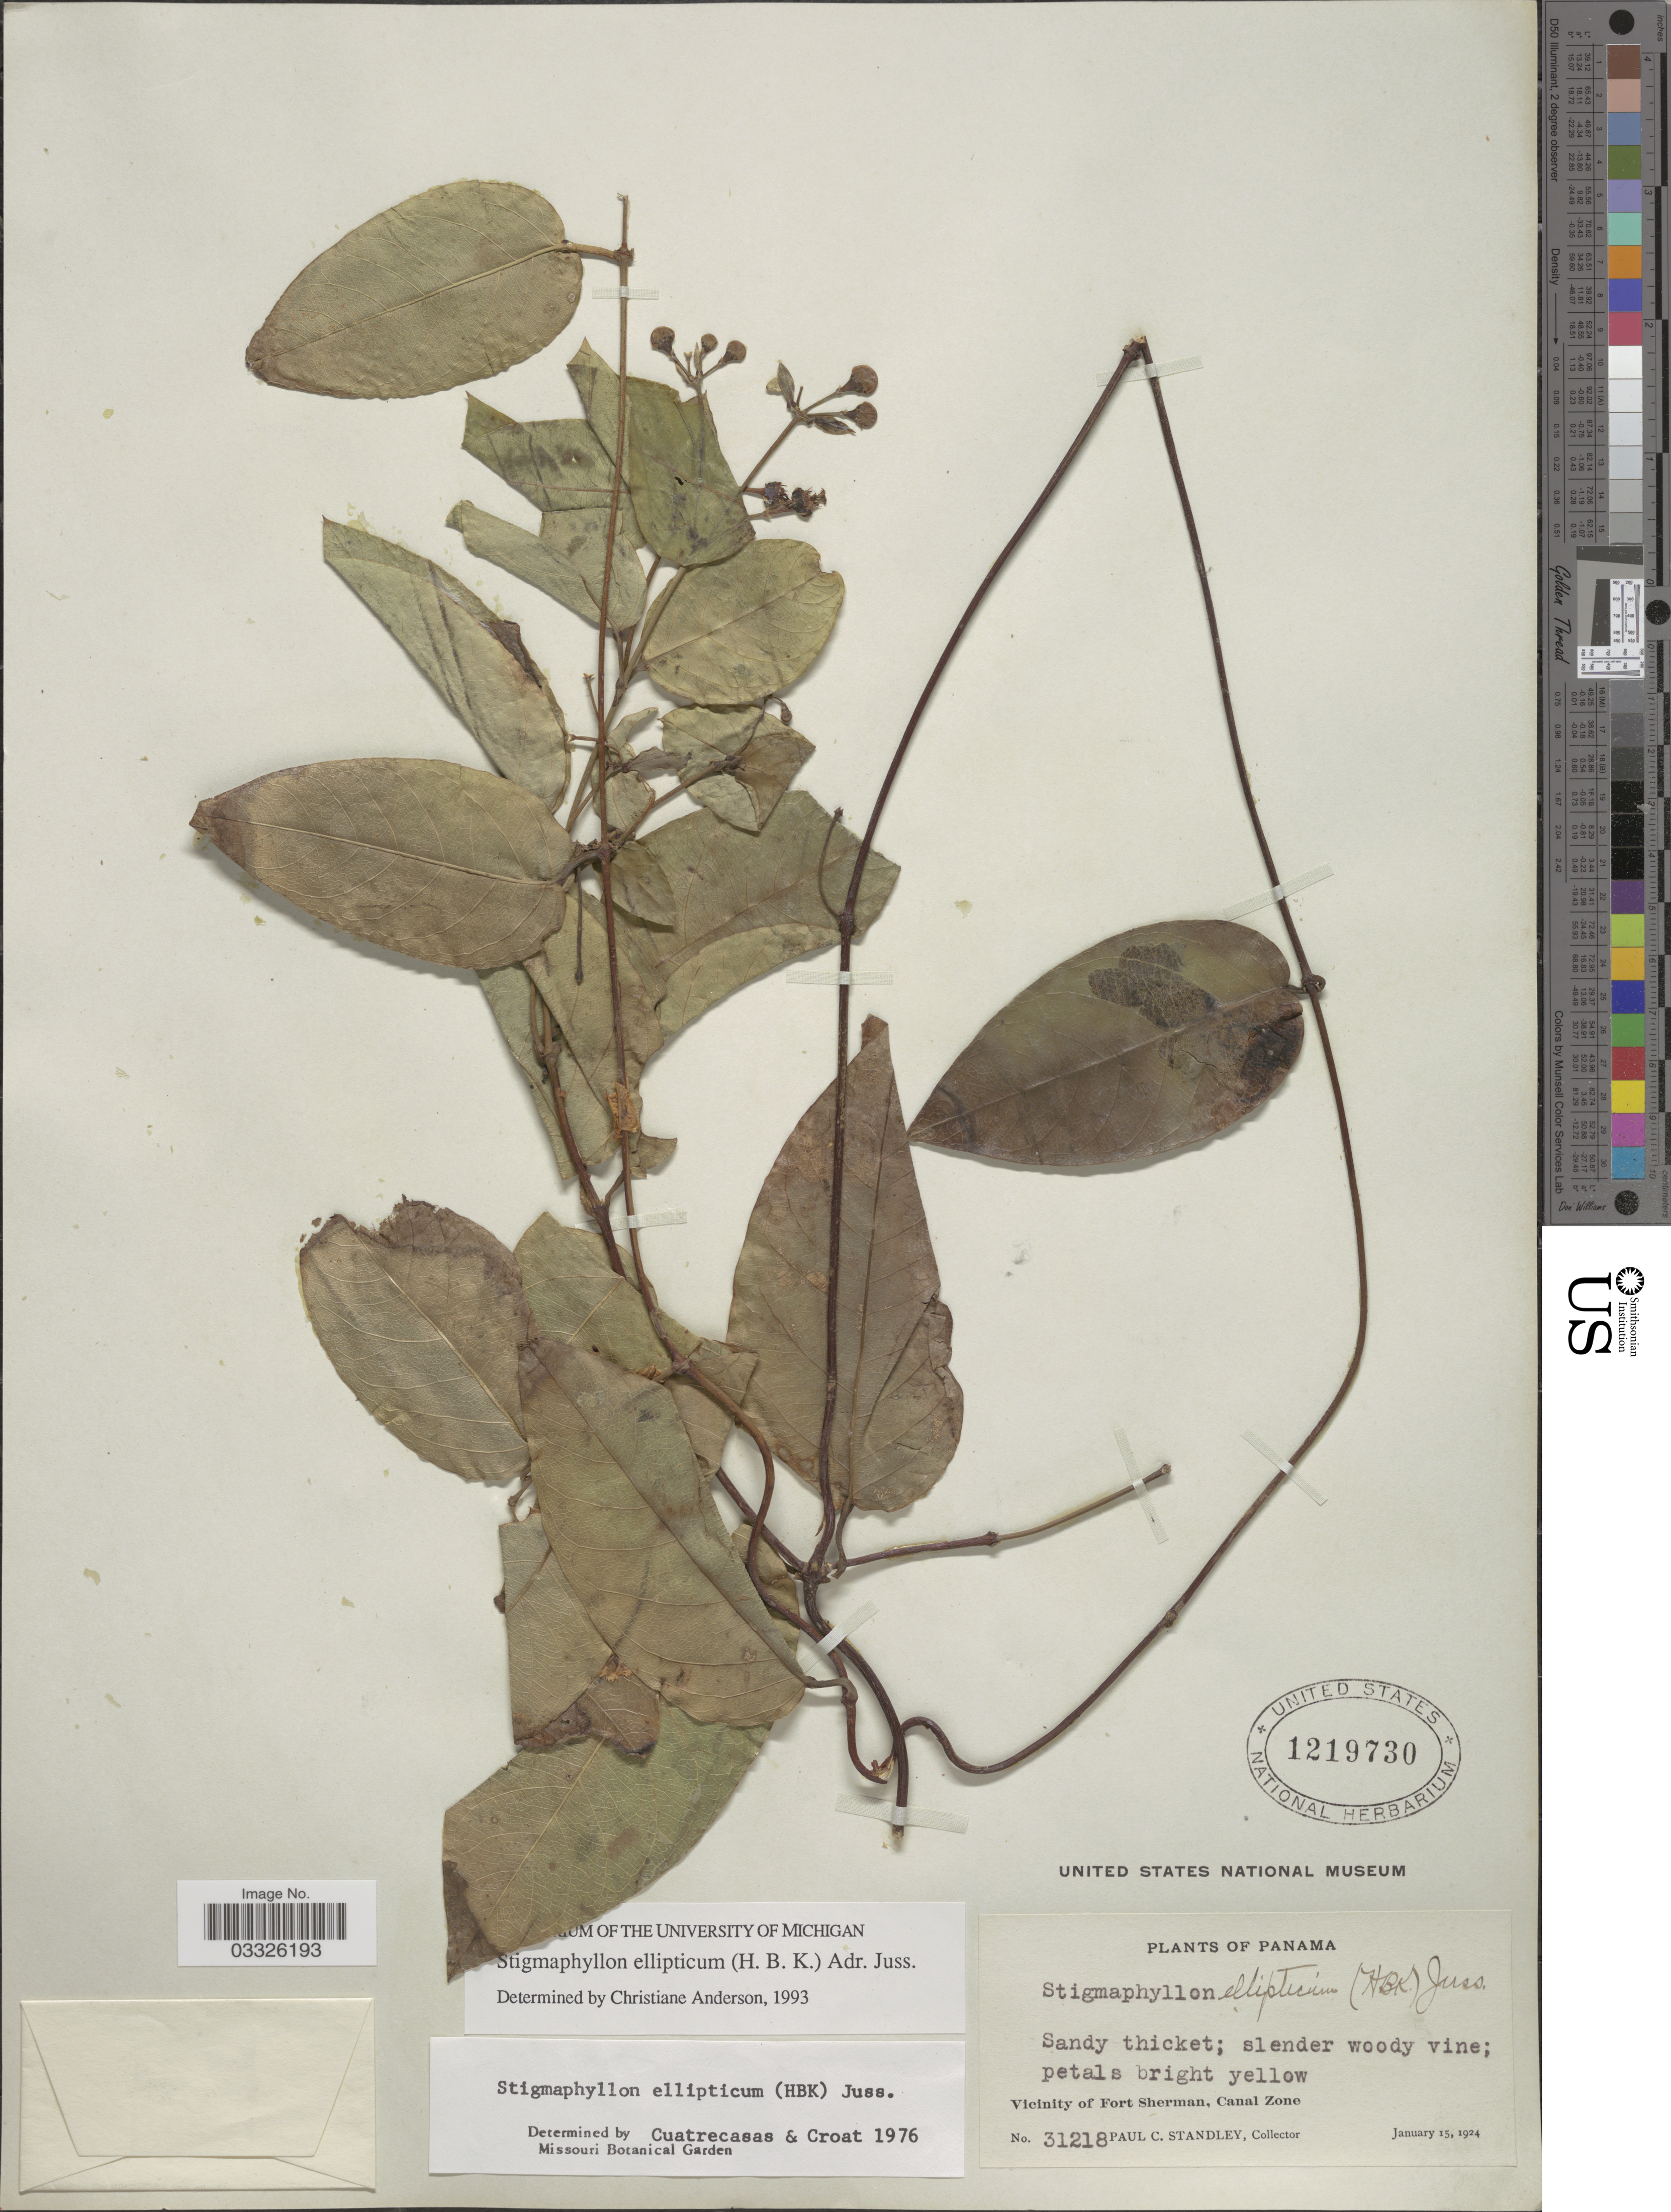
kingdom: Plantae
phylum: Tracheophyta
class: Magnoliopsida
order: Malpighiales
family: Malpighiaceae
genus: Stigmaphyllon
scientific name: Stigmaphyllon ellipticum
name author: (Kunth) A. Juss.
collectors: P. C. Standley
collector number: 31218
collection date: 1924-01-15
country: Panama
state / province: Colón / Panamá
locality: Vicinity of Fort Sherman, Canal Zone.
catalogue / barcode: US 1219730